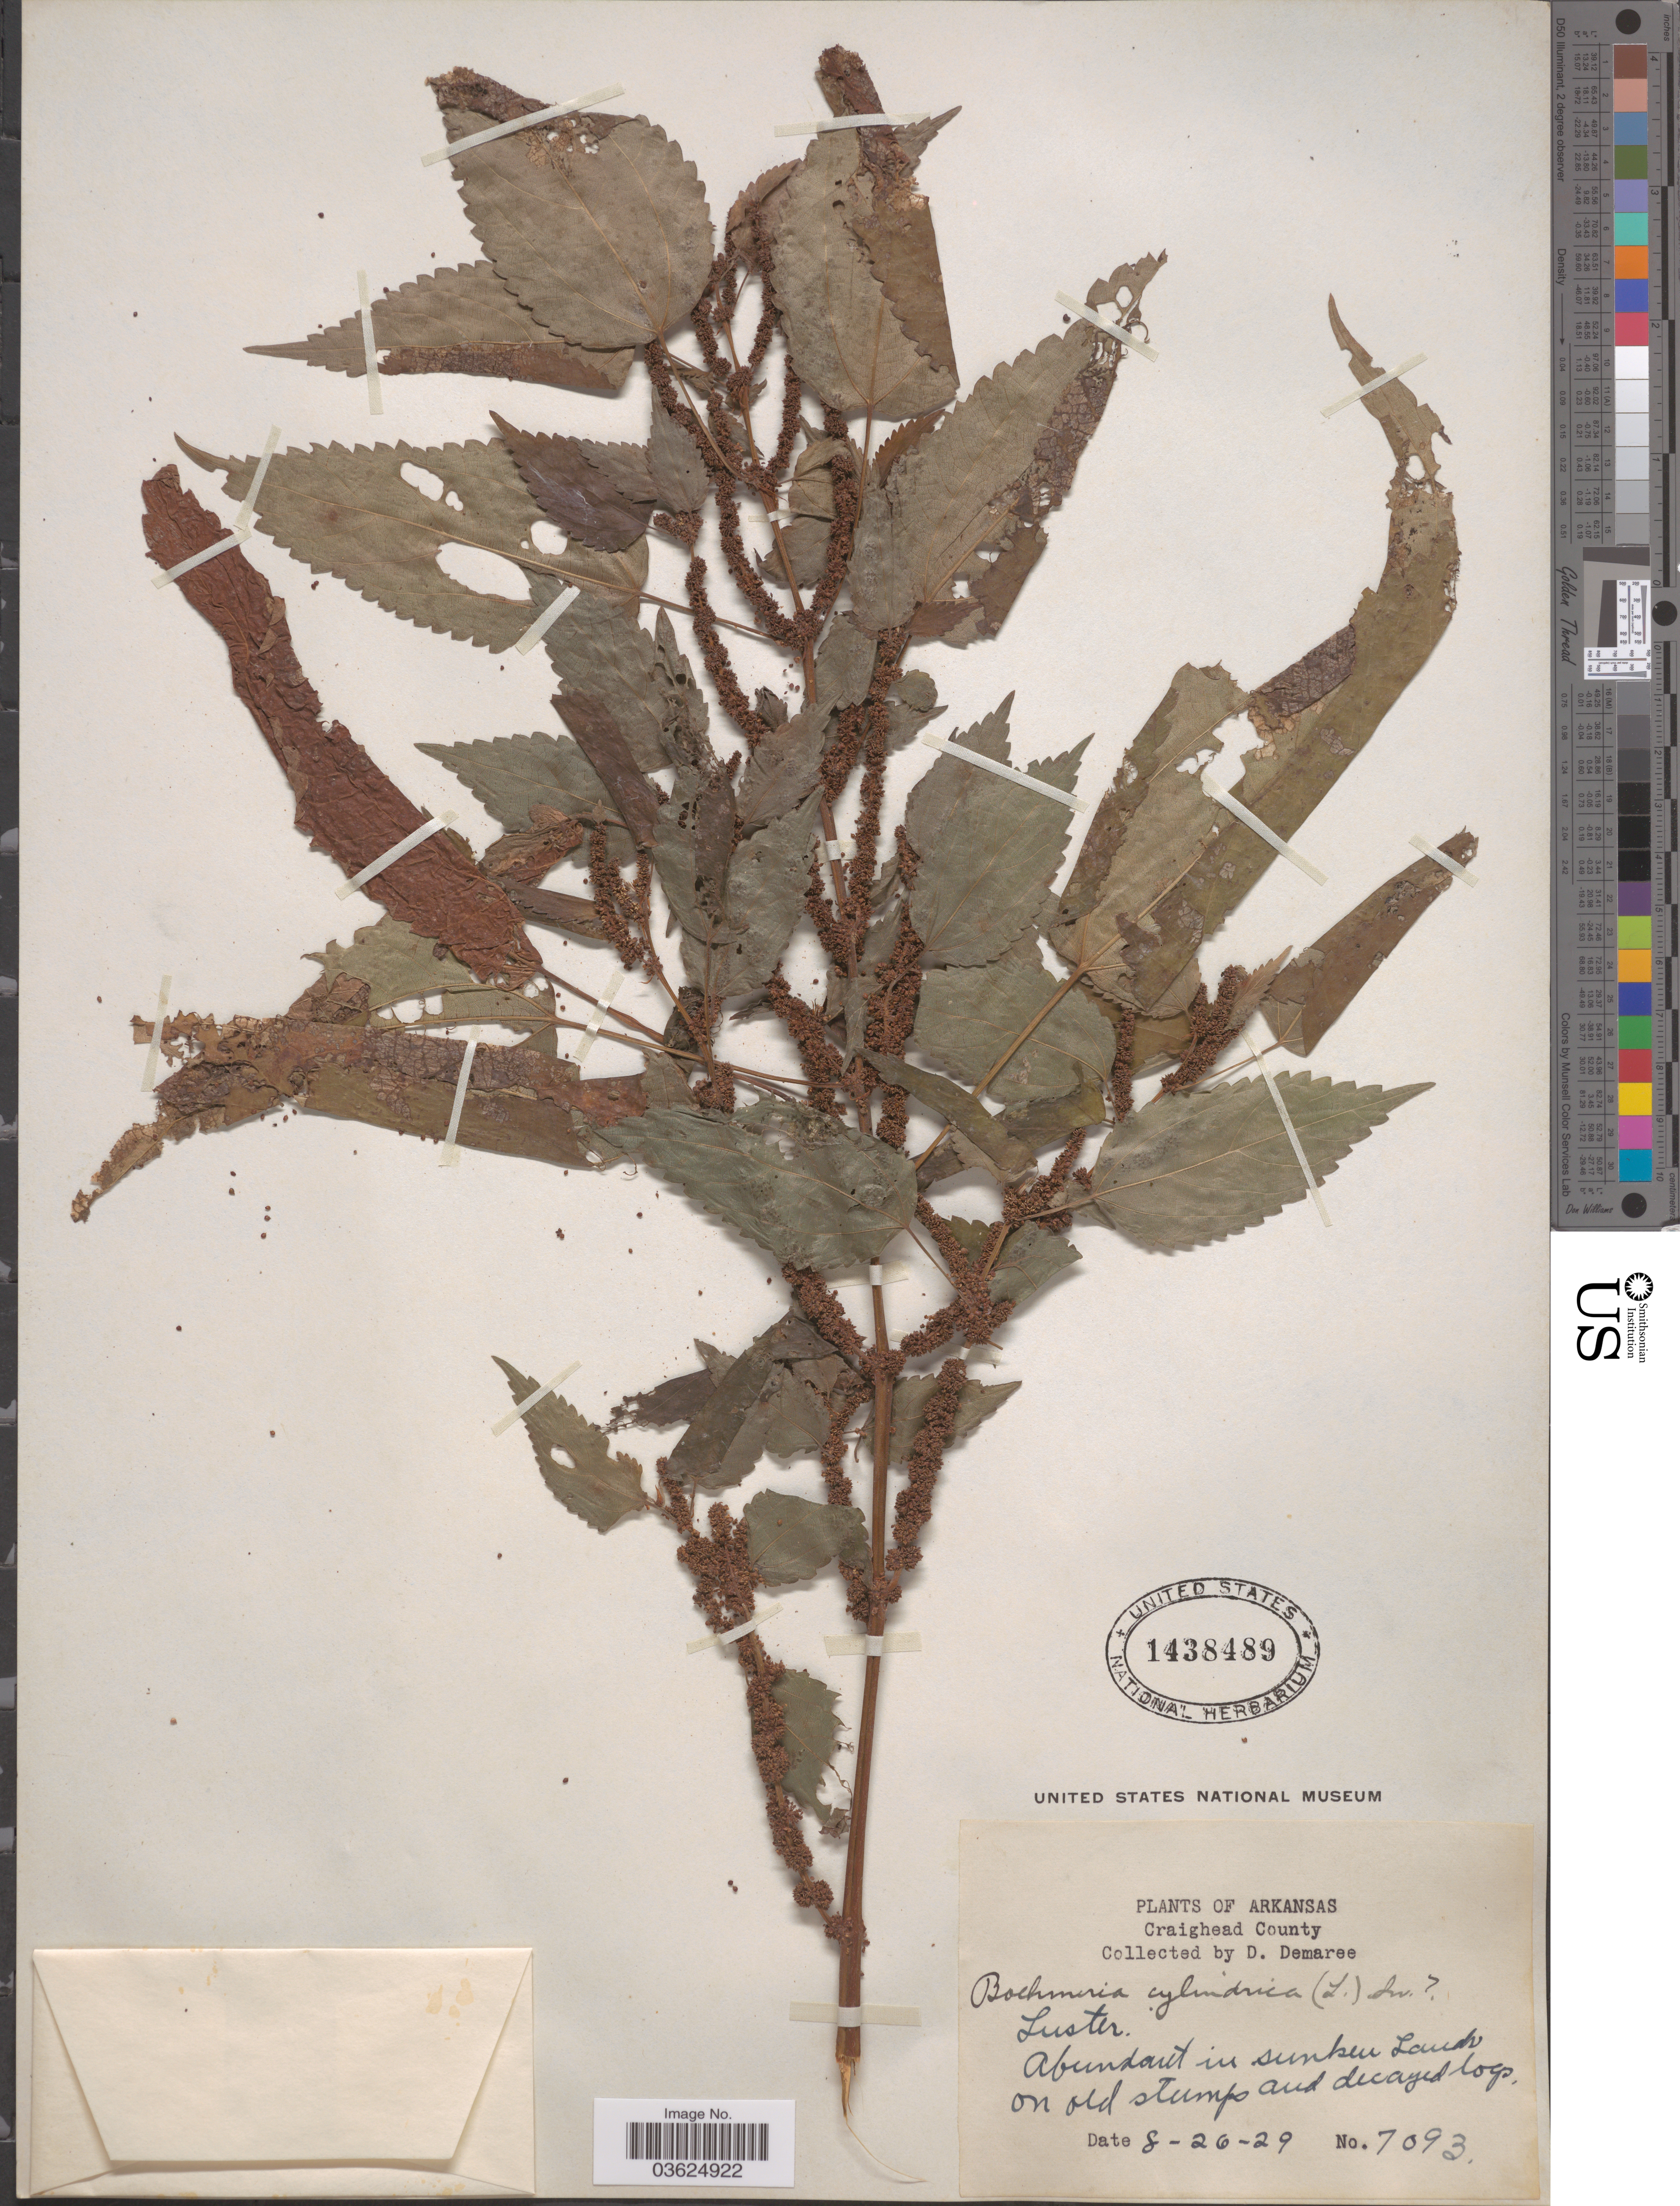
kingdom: Plantae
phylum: Tracheophyta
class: Magnoliopsida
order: Rosales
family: Urticaceae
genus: Boehmeria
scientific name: Boehmeria cylindrica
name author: (L.) Sw.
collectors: D. Demaree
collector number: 7093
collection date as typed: Transcribed d/m/y: 26/8/29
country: United States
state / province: Arkansas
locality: Craighead County. Luster [unsure placement].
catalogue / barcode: US 1438489